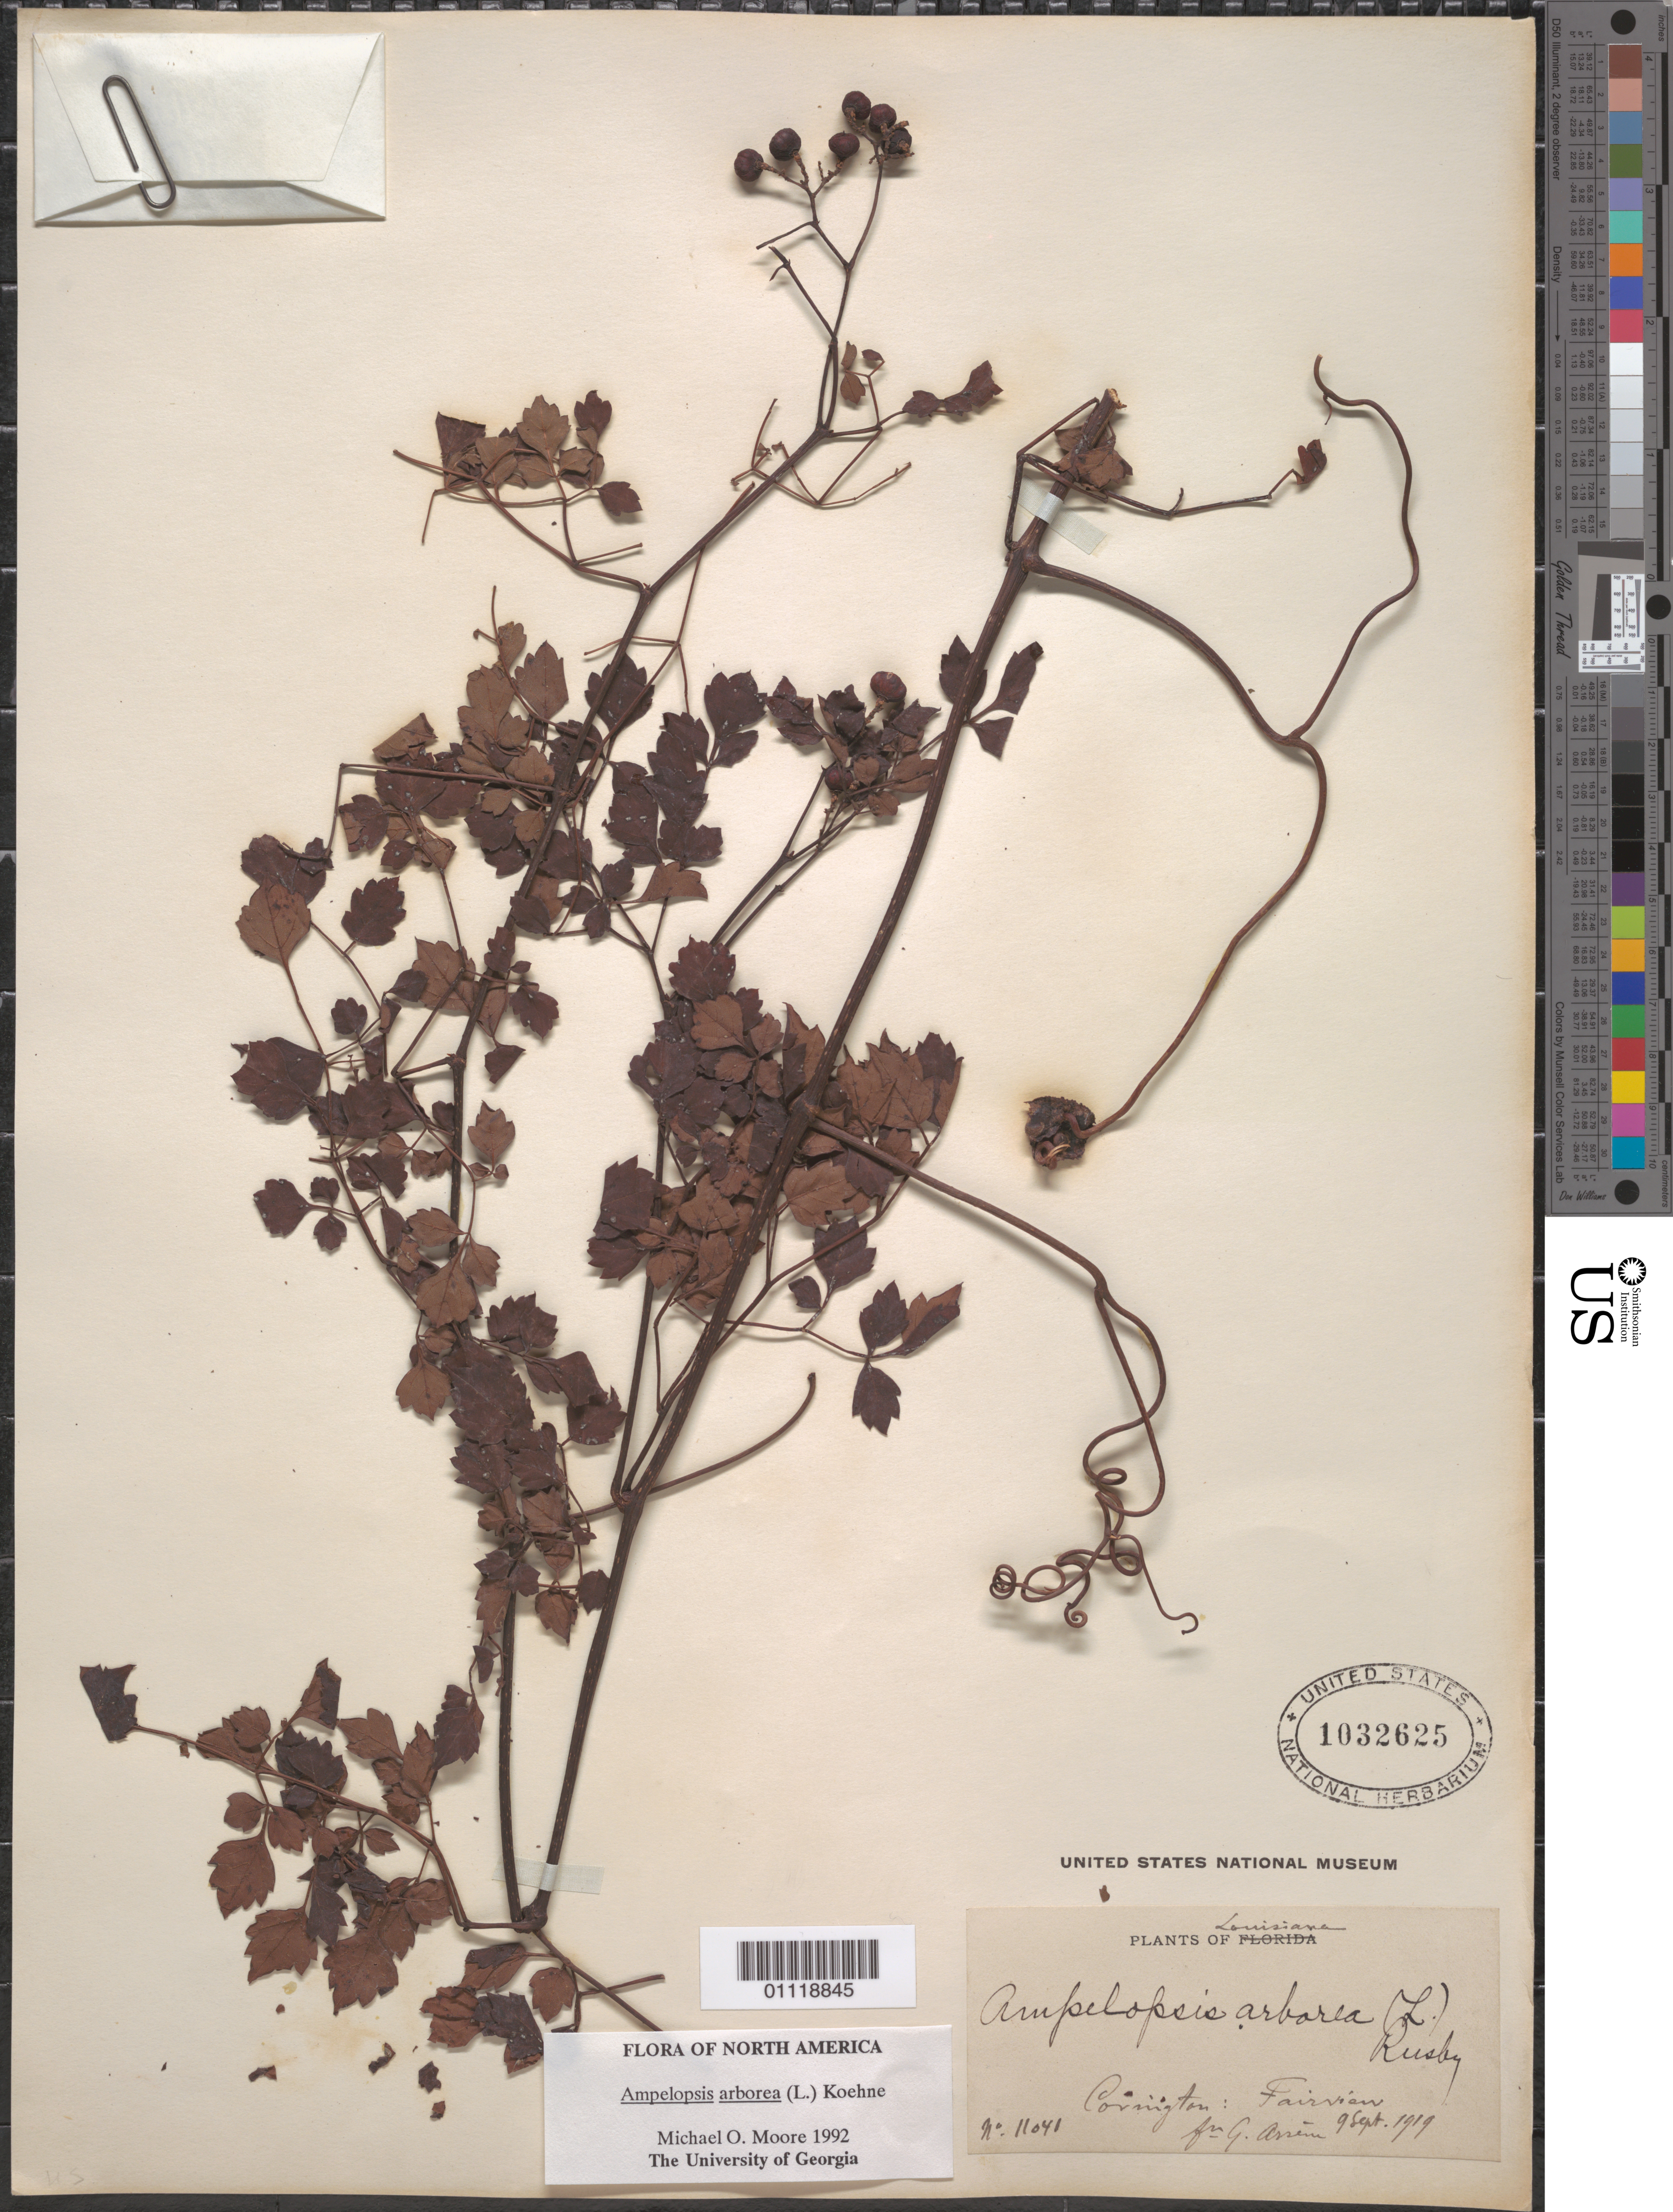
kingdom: Plantae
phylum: Tracheophyta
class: Magnoliopsida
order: Vitales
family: Vitaceae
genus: Ampelopsis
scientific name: Ampelopsis arborea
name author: (L.) Koehne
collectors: Bro. G. Arsène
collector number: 11041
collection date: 1919-09-09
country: United States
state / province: Louisiana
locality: Covington.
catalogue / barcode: US 10326625